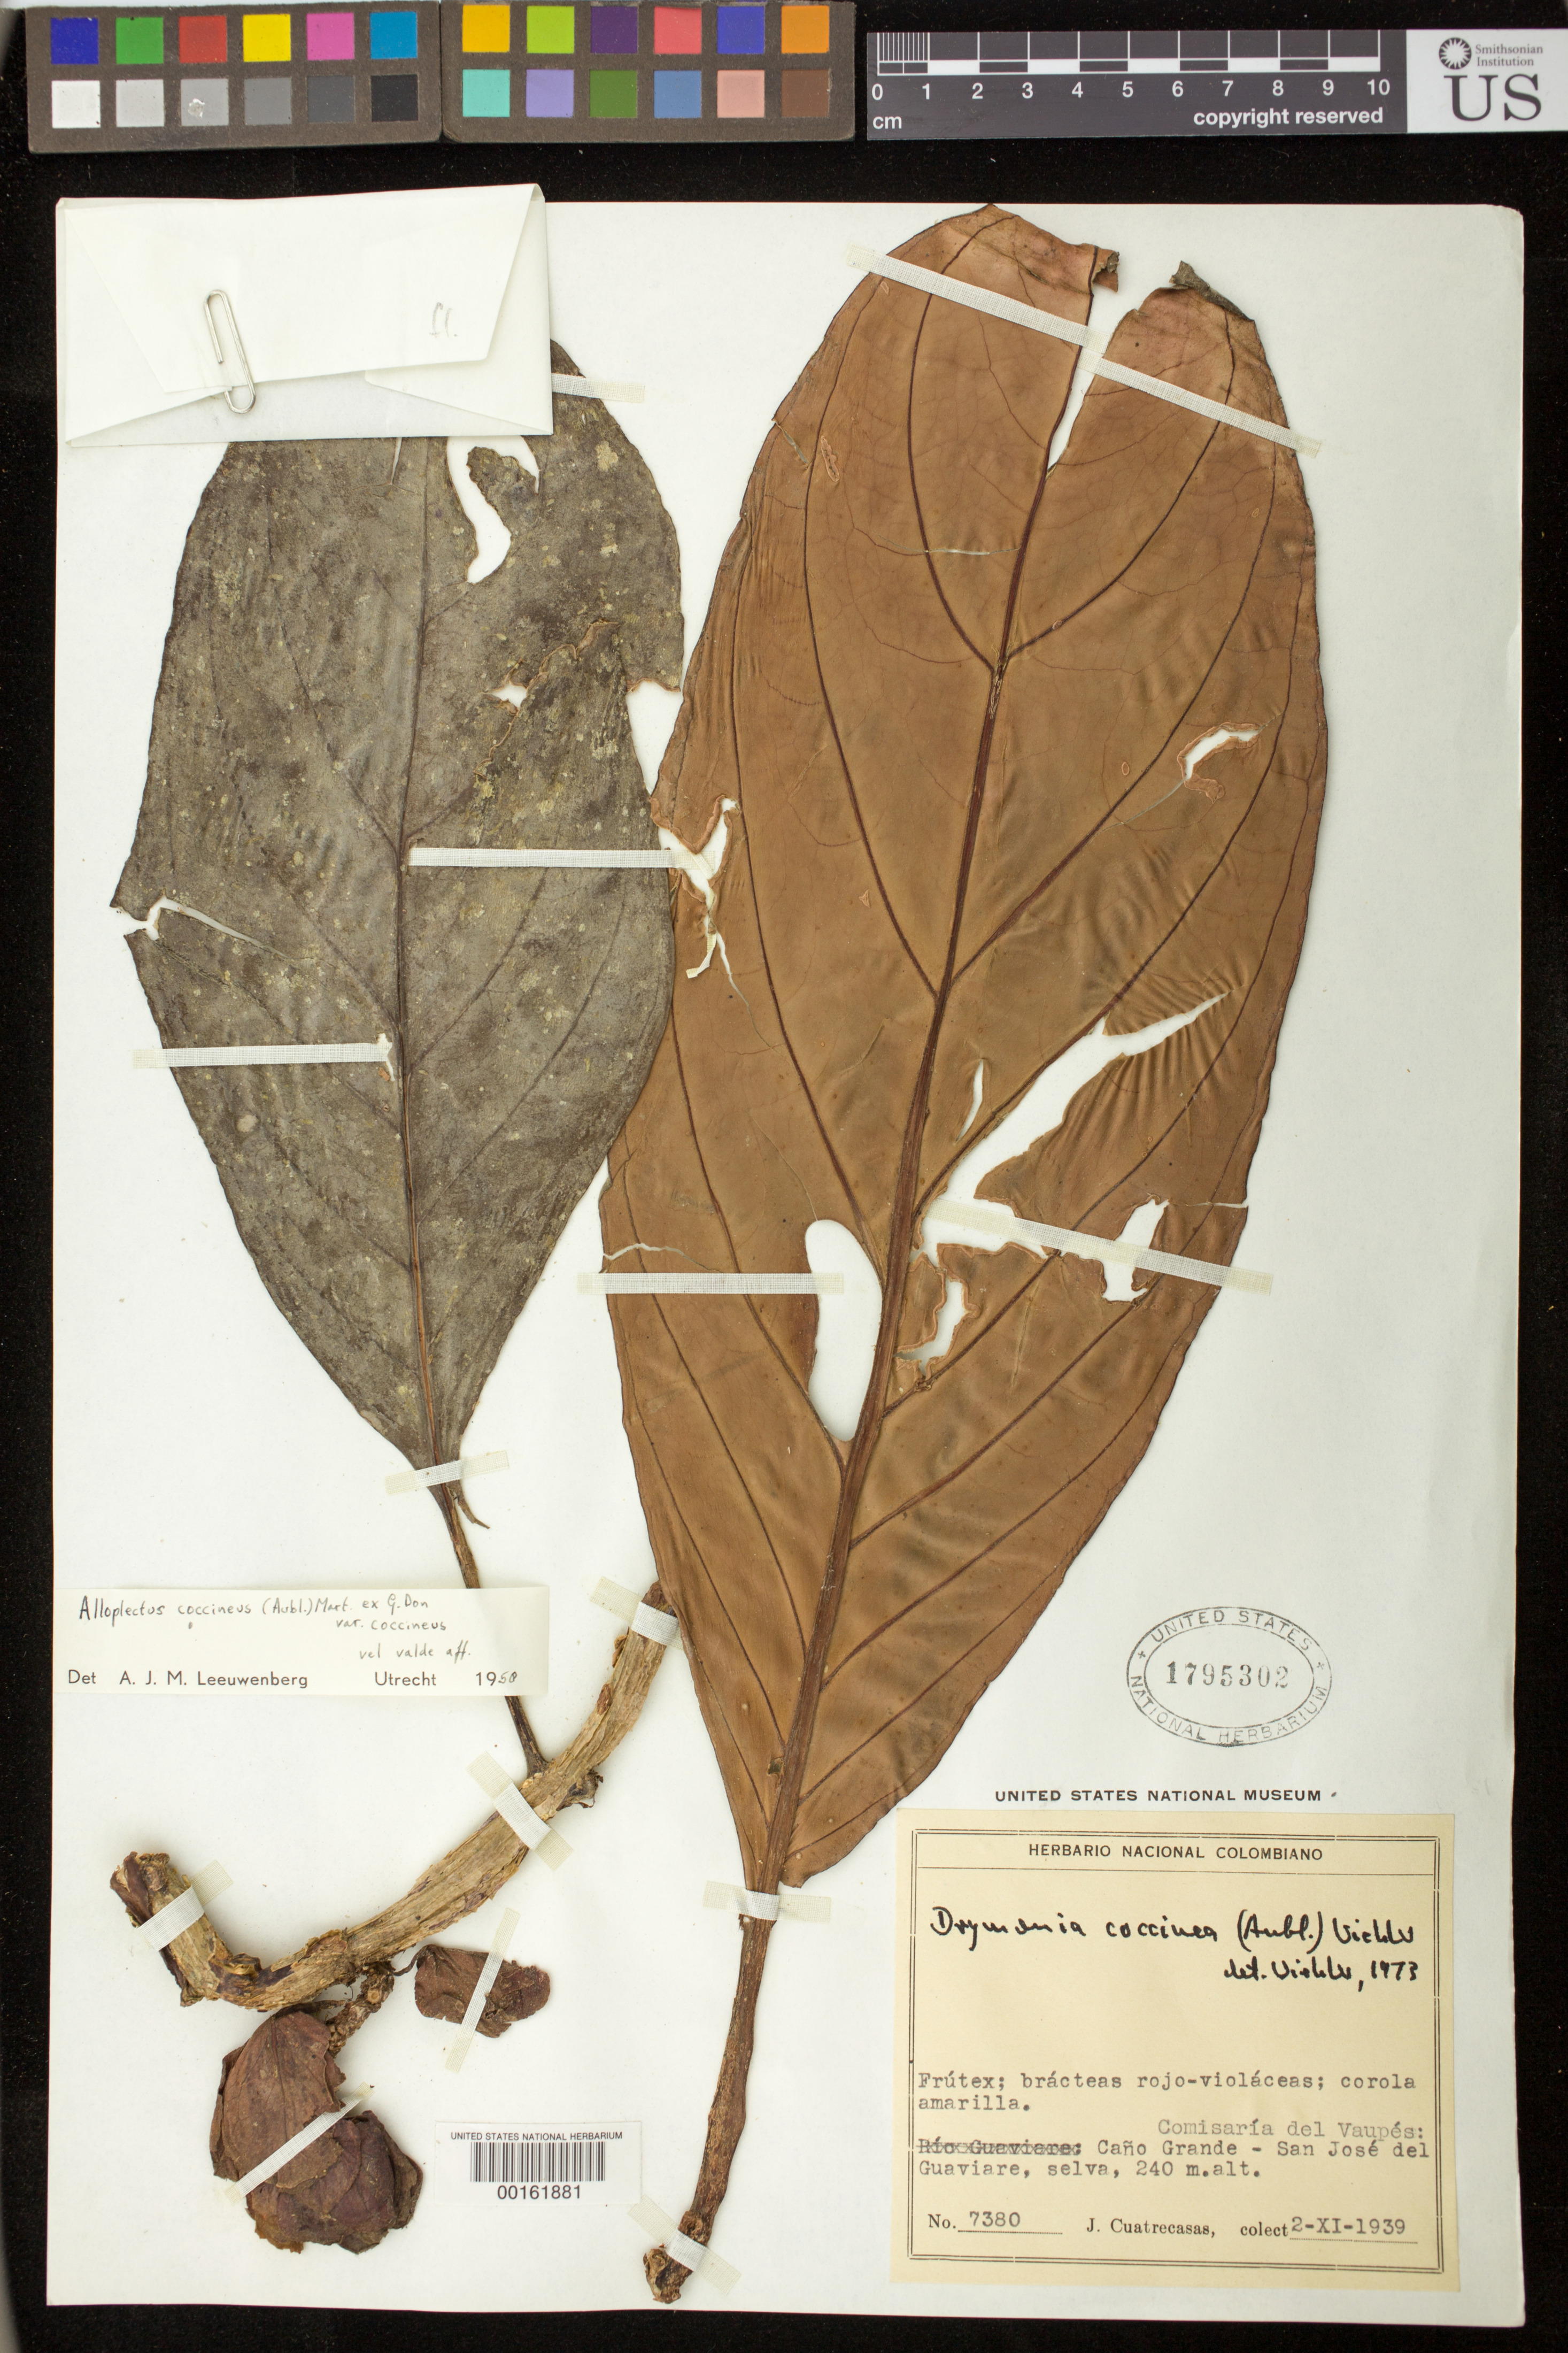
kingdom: Plantae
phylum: Tracheophyta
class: Magnoliopsida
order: Lamiales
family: Gesneriaceae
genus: Drymonia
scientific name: Drymonia coccinea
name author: (Aubl.) Wiehler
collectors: J. Cuatrecasas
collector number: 7380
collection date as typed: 02 Nov 1939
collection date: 1939-11-02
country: Colombia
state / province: Vaupés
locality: Cano Grande - San Jose del Guaviare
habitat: Forest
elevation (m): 240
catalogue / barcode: US 1795302